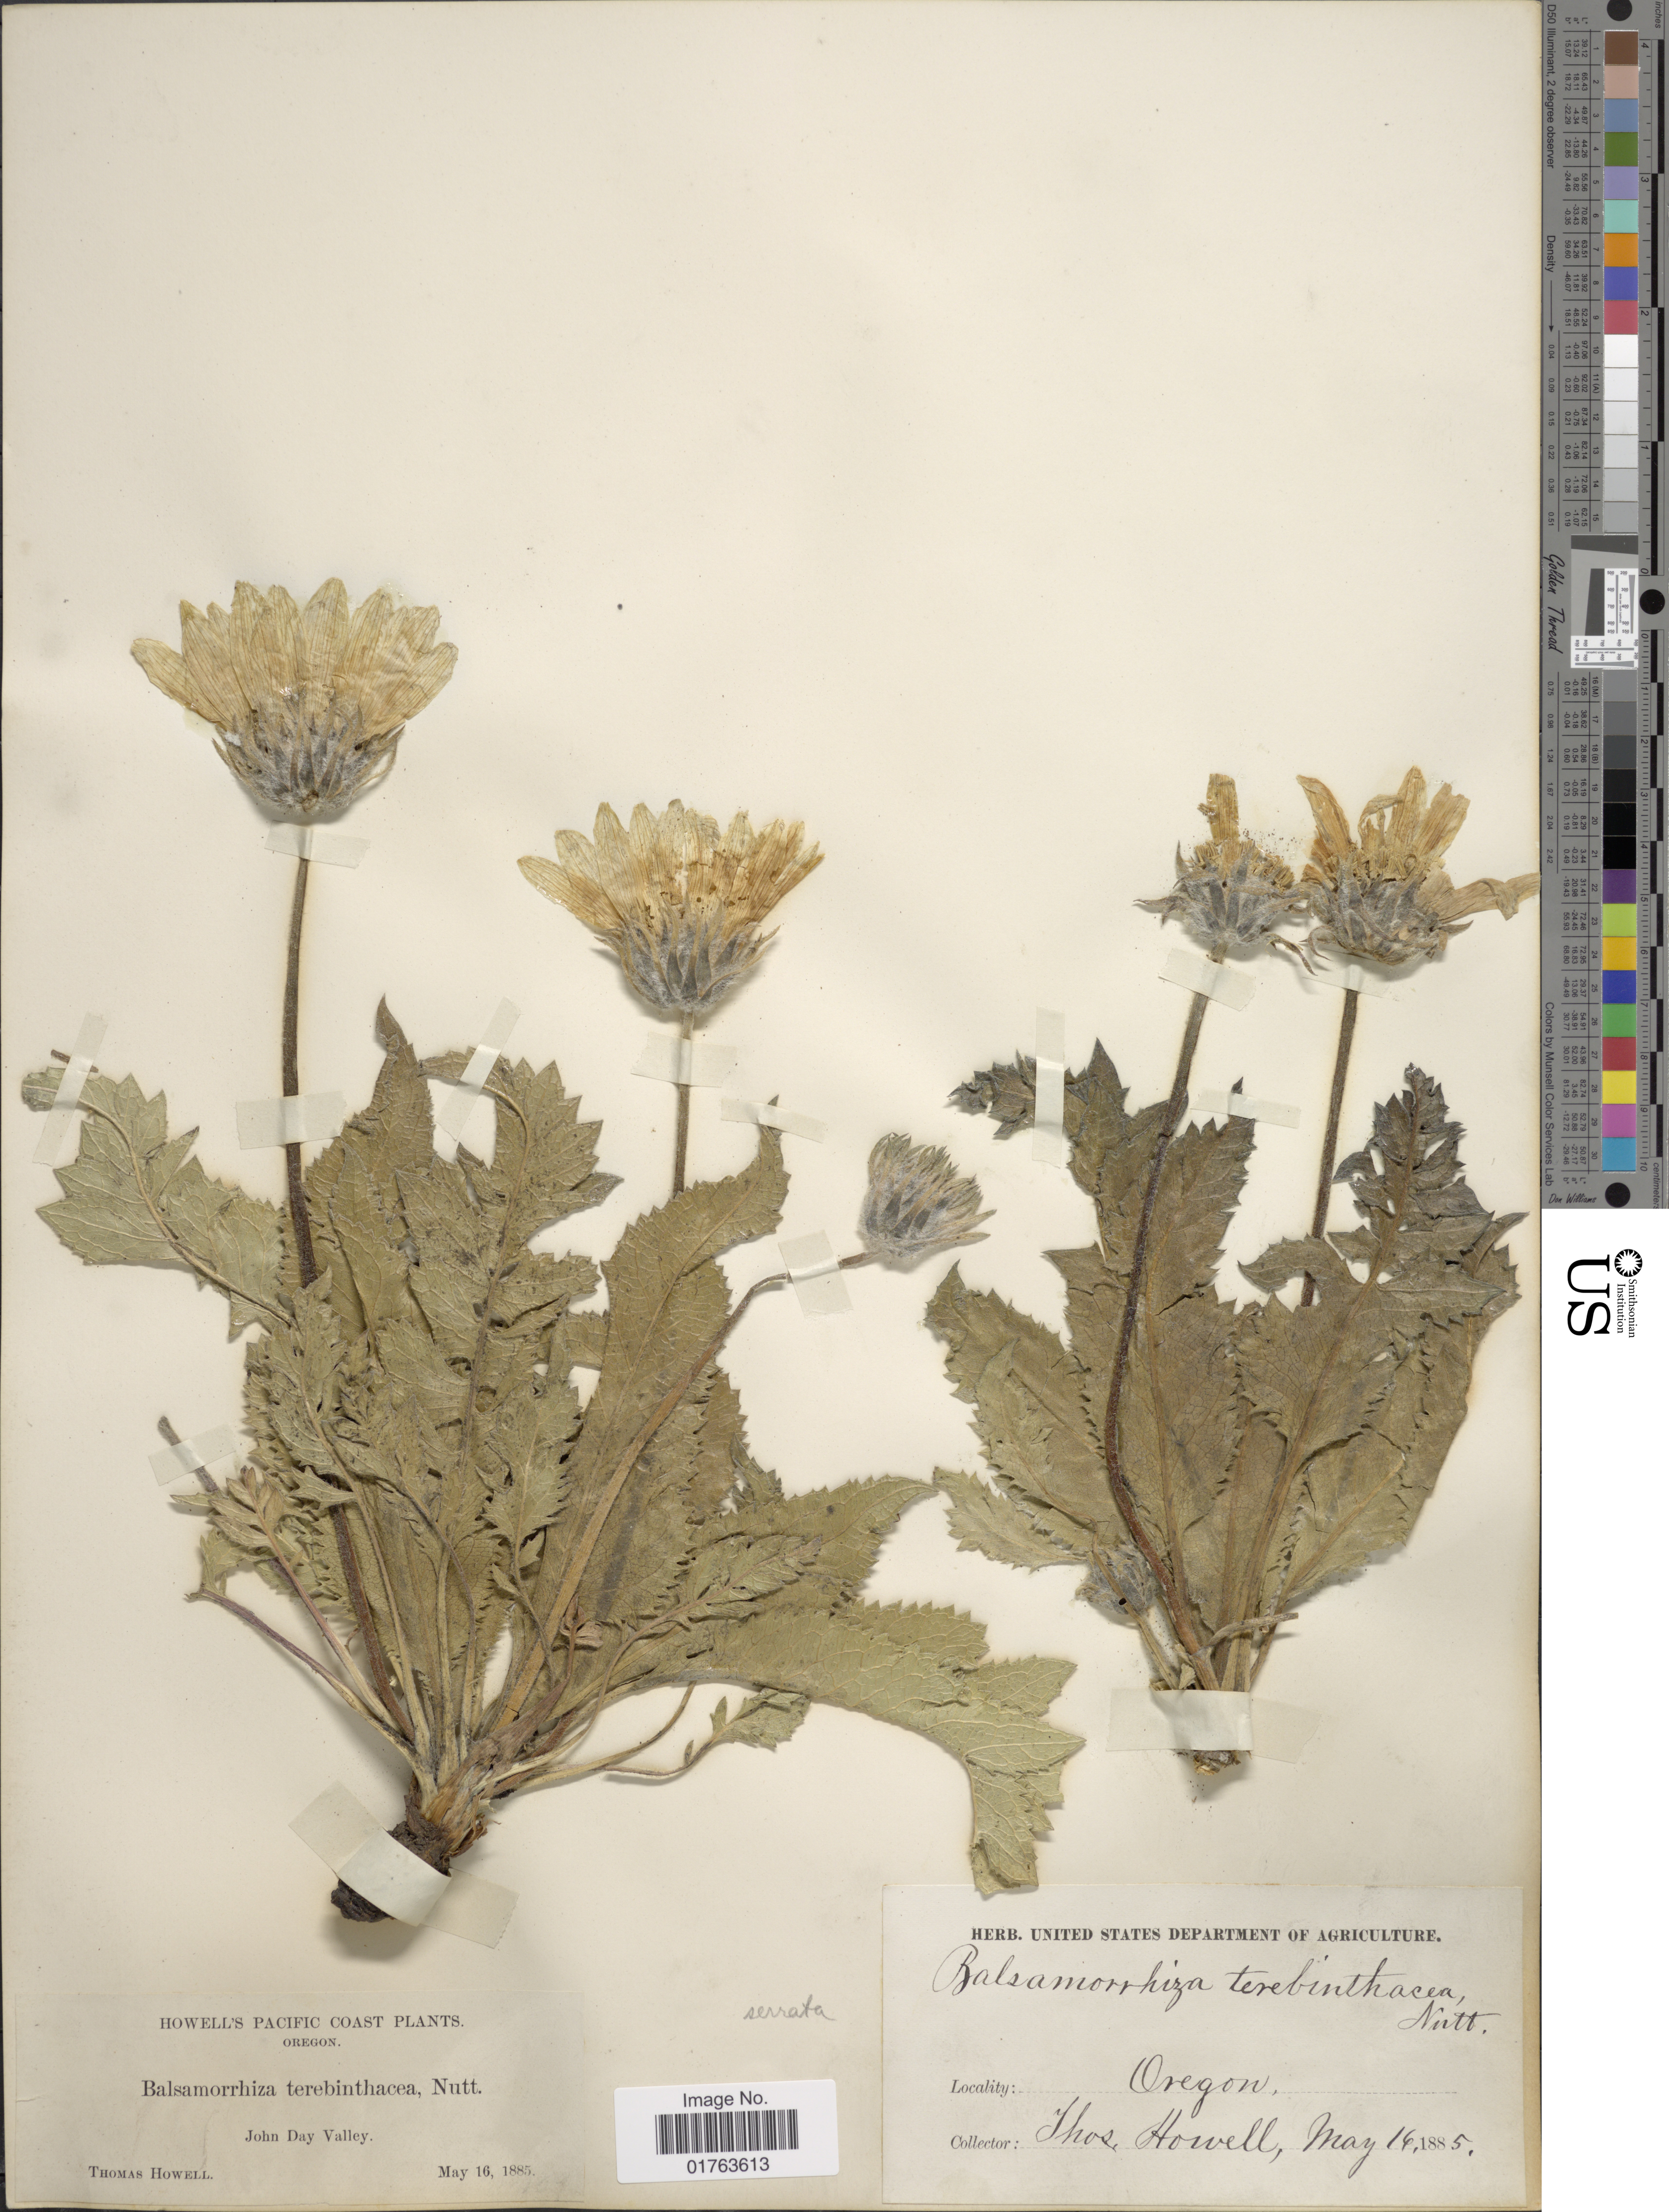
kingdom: Plantae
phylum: Tracheophyta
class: Magnoliopsida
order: Asterales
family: Asteraceae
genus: Balsamorhiza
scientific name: Balsamorhiza terebinthacea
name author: (Hook.) Nutt.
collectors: T. Howell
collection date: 1885-05-16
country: United States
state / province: Oregon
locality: John Day Valley